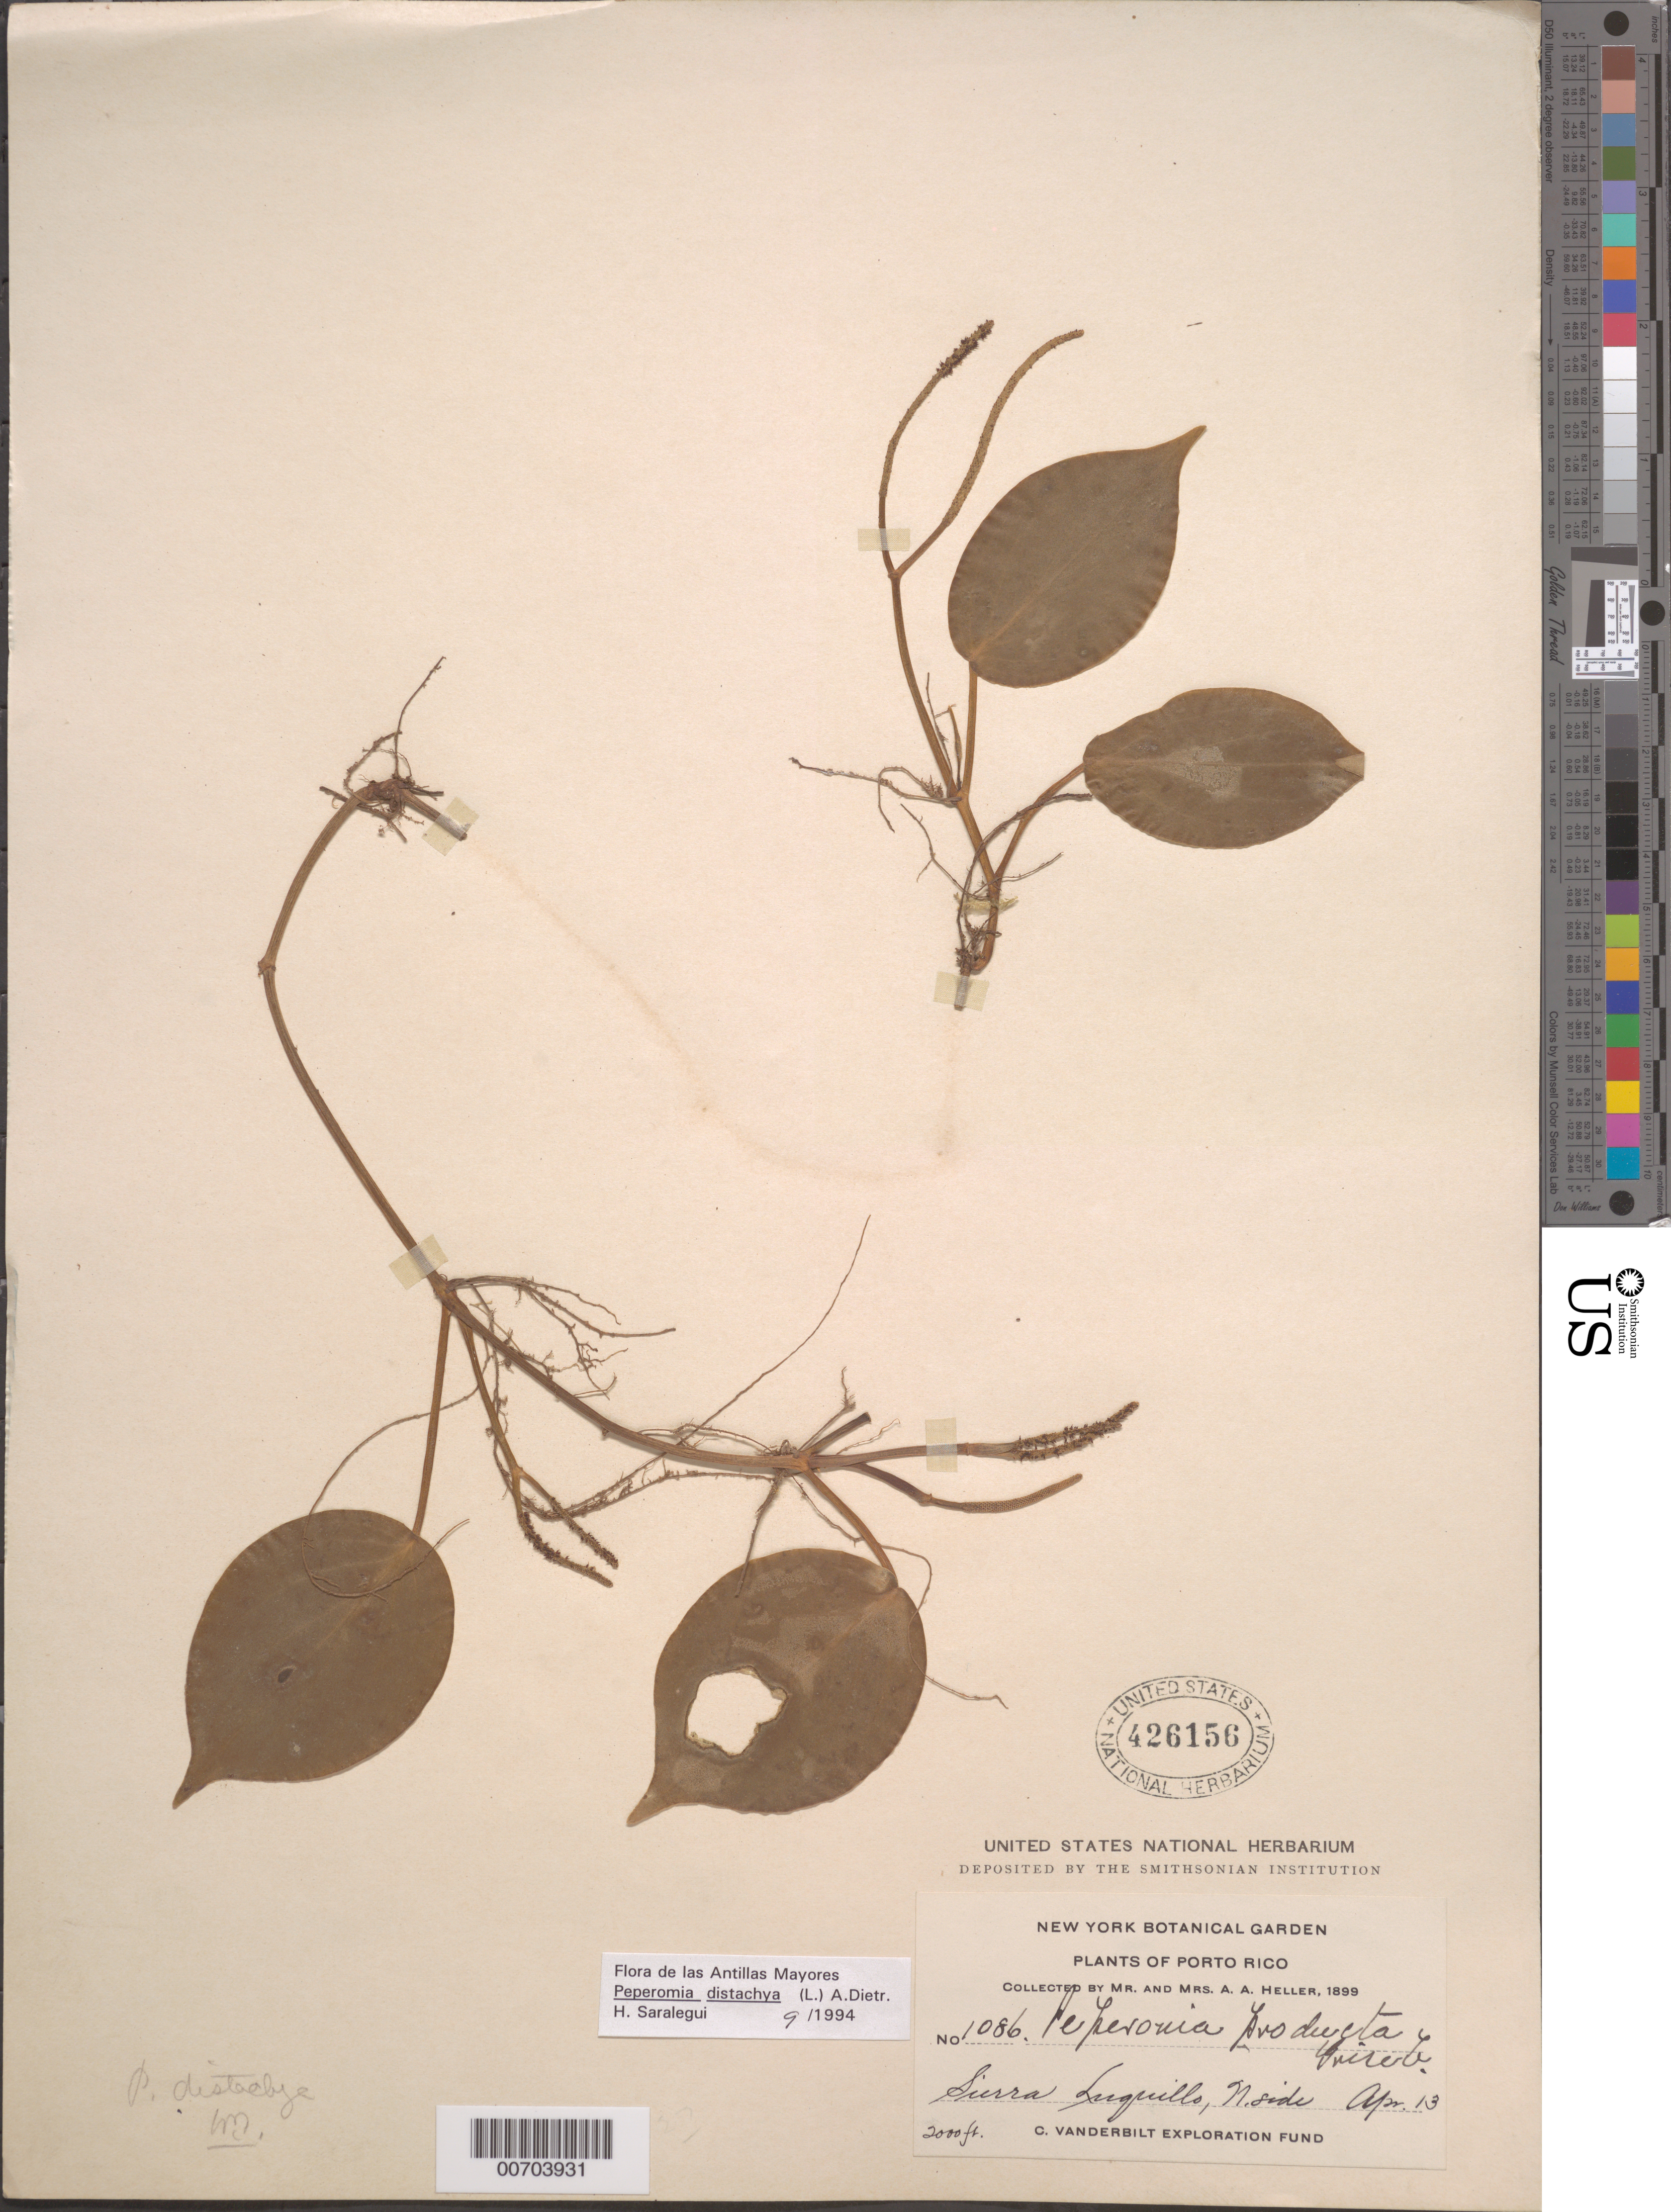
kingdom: Plantae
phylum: Tracheophyta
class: Magnoliopsida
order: Piperales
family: Piperaceae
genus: Peperomia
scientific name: Peperomia distachya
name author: (L.) A. Dietr.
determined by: Saralegui Boza, H.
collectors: A. A. Heller & -- Heller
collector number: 1086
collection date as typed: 13 Apr 1899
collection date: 1899-04-13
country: Puerto Rico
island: Greater Antilles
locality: Sierra Luquillo, N side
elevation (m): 610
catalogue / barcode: US 426156